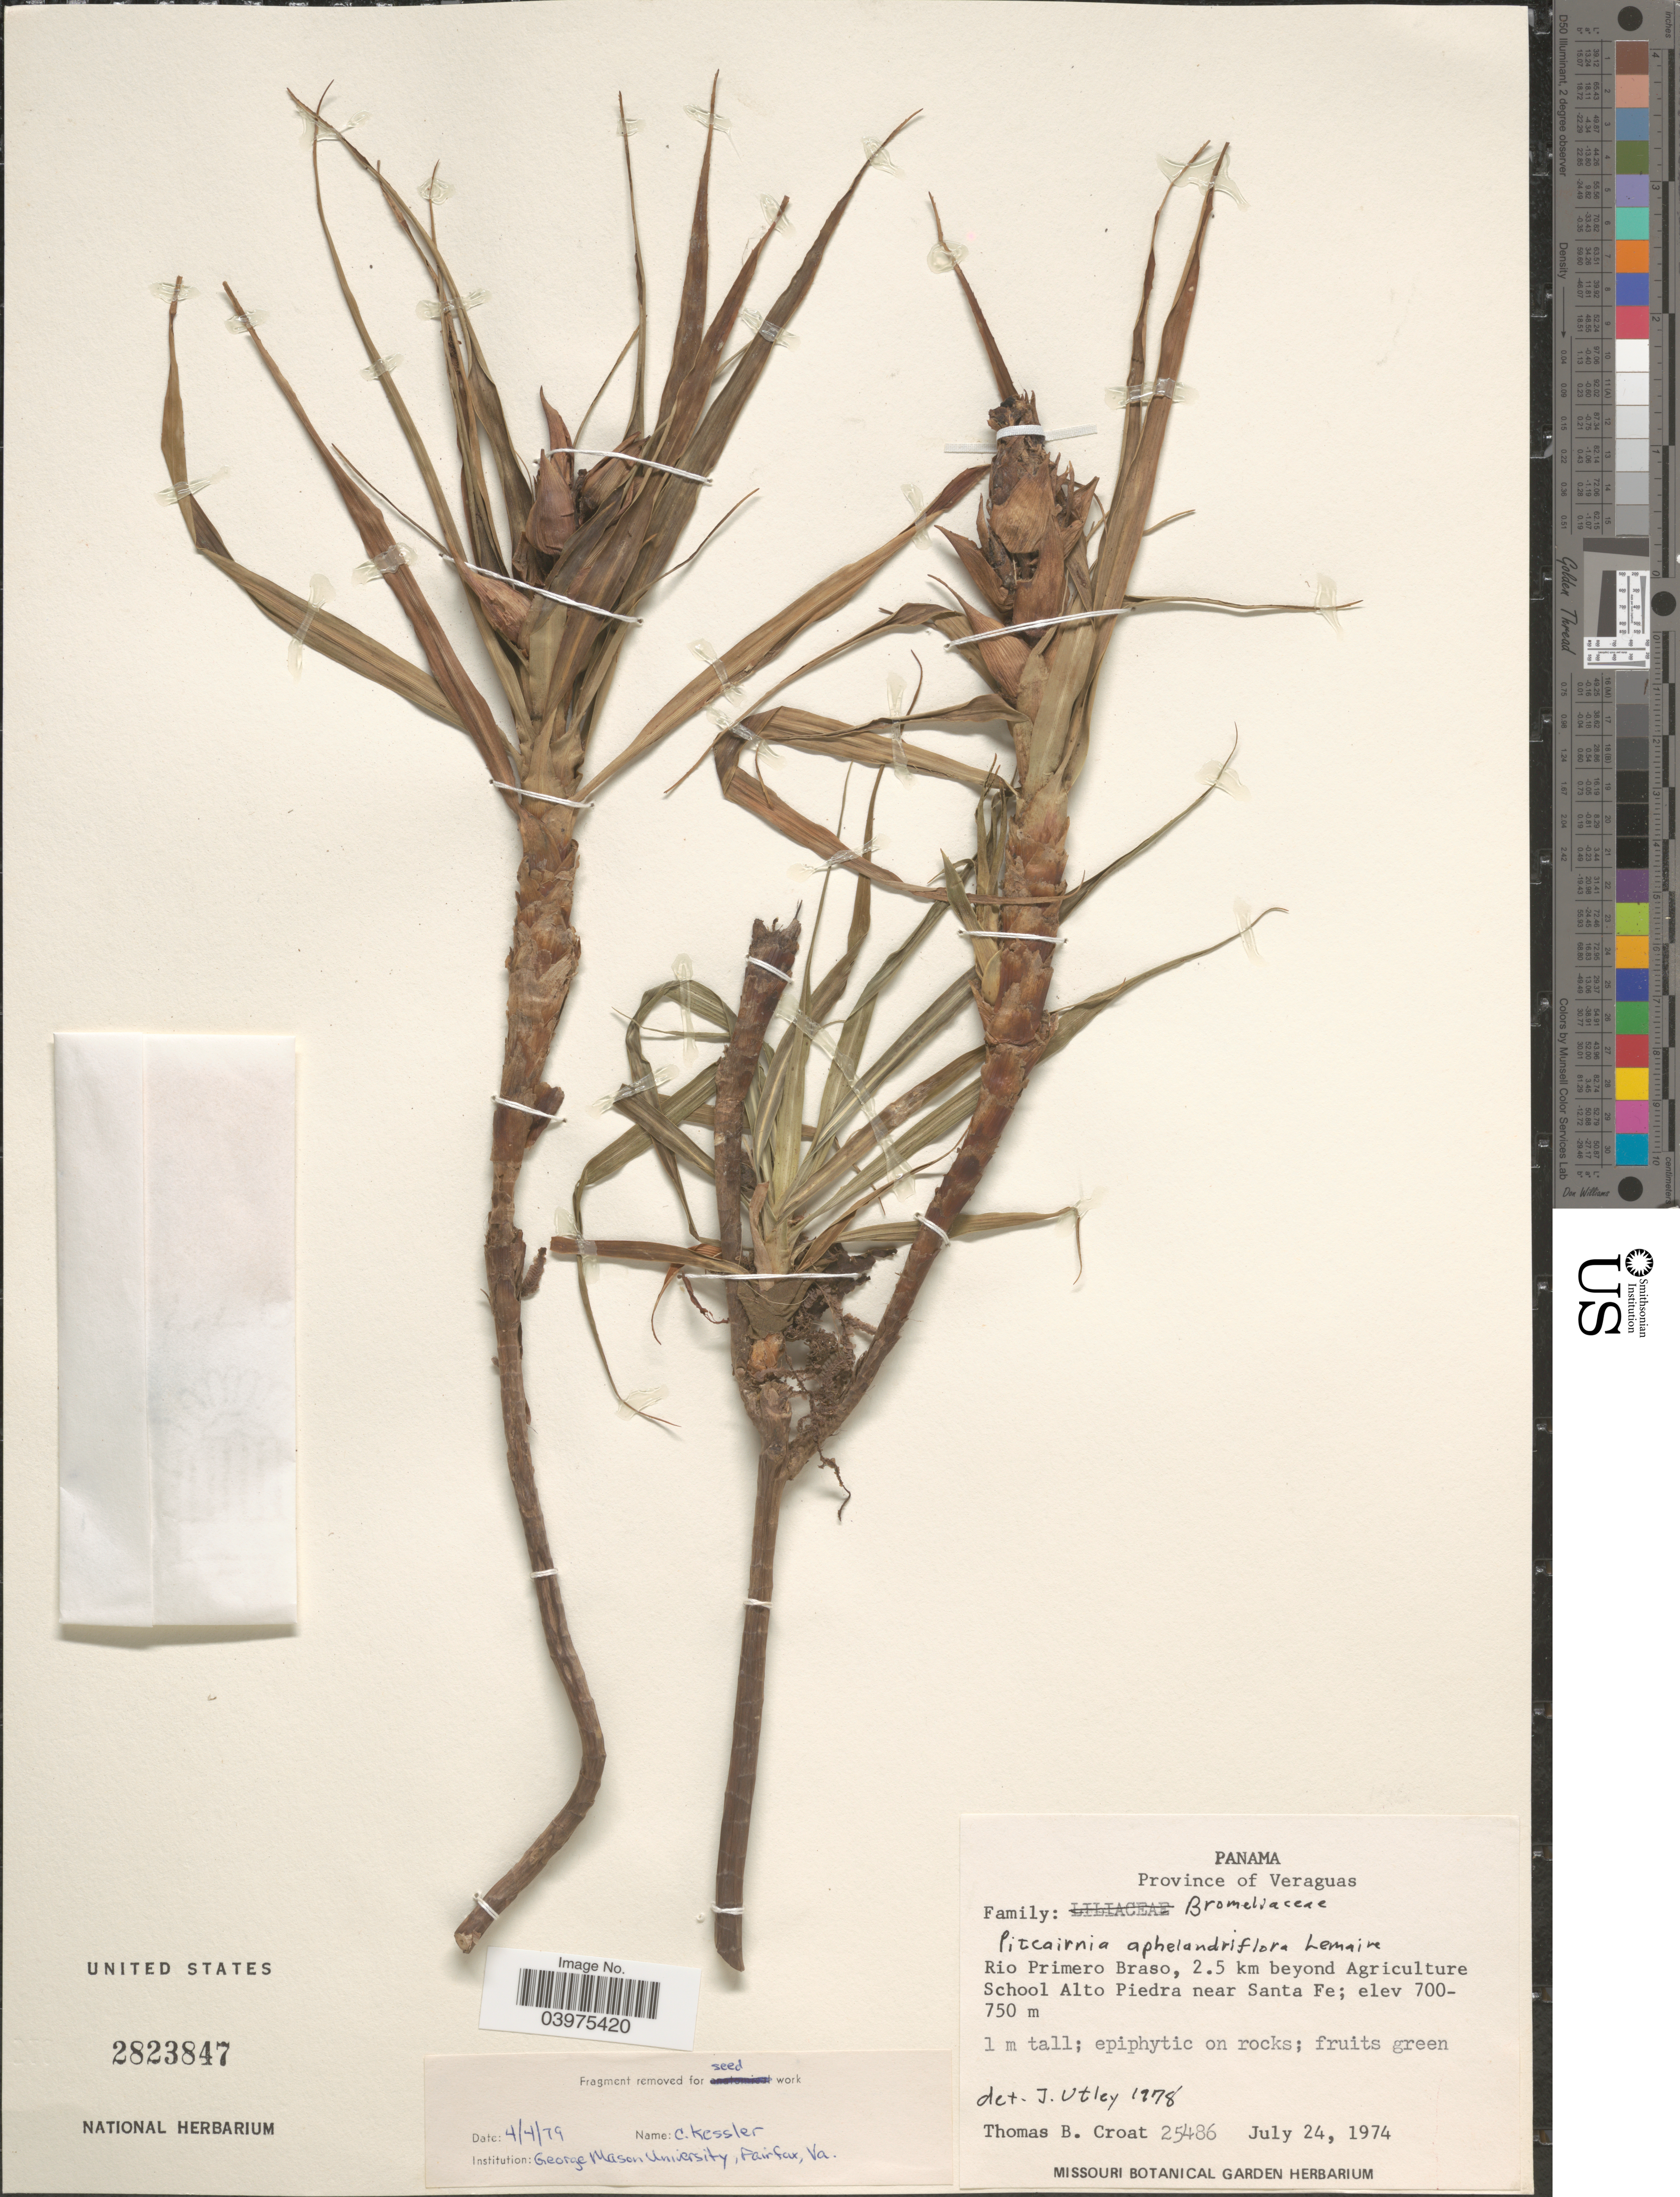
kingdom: Plantae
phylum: Tracheophyta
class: Liliopsida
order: Poales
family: Bromeliaceae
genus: Pitcairnia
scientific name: Pitcairnia aphelandriflora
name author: Lem.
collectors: T. B. Croat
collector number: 25486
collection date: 1974-07-24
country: Panama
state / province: Veraguas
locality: Rio Primero Braso, 2.5 km beyond Agriculture School Alto Piedra near Santa Fe.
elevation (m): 700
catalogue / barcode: US 2823847